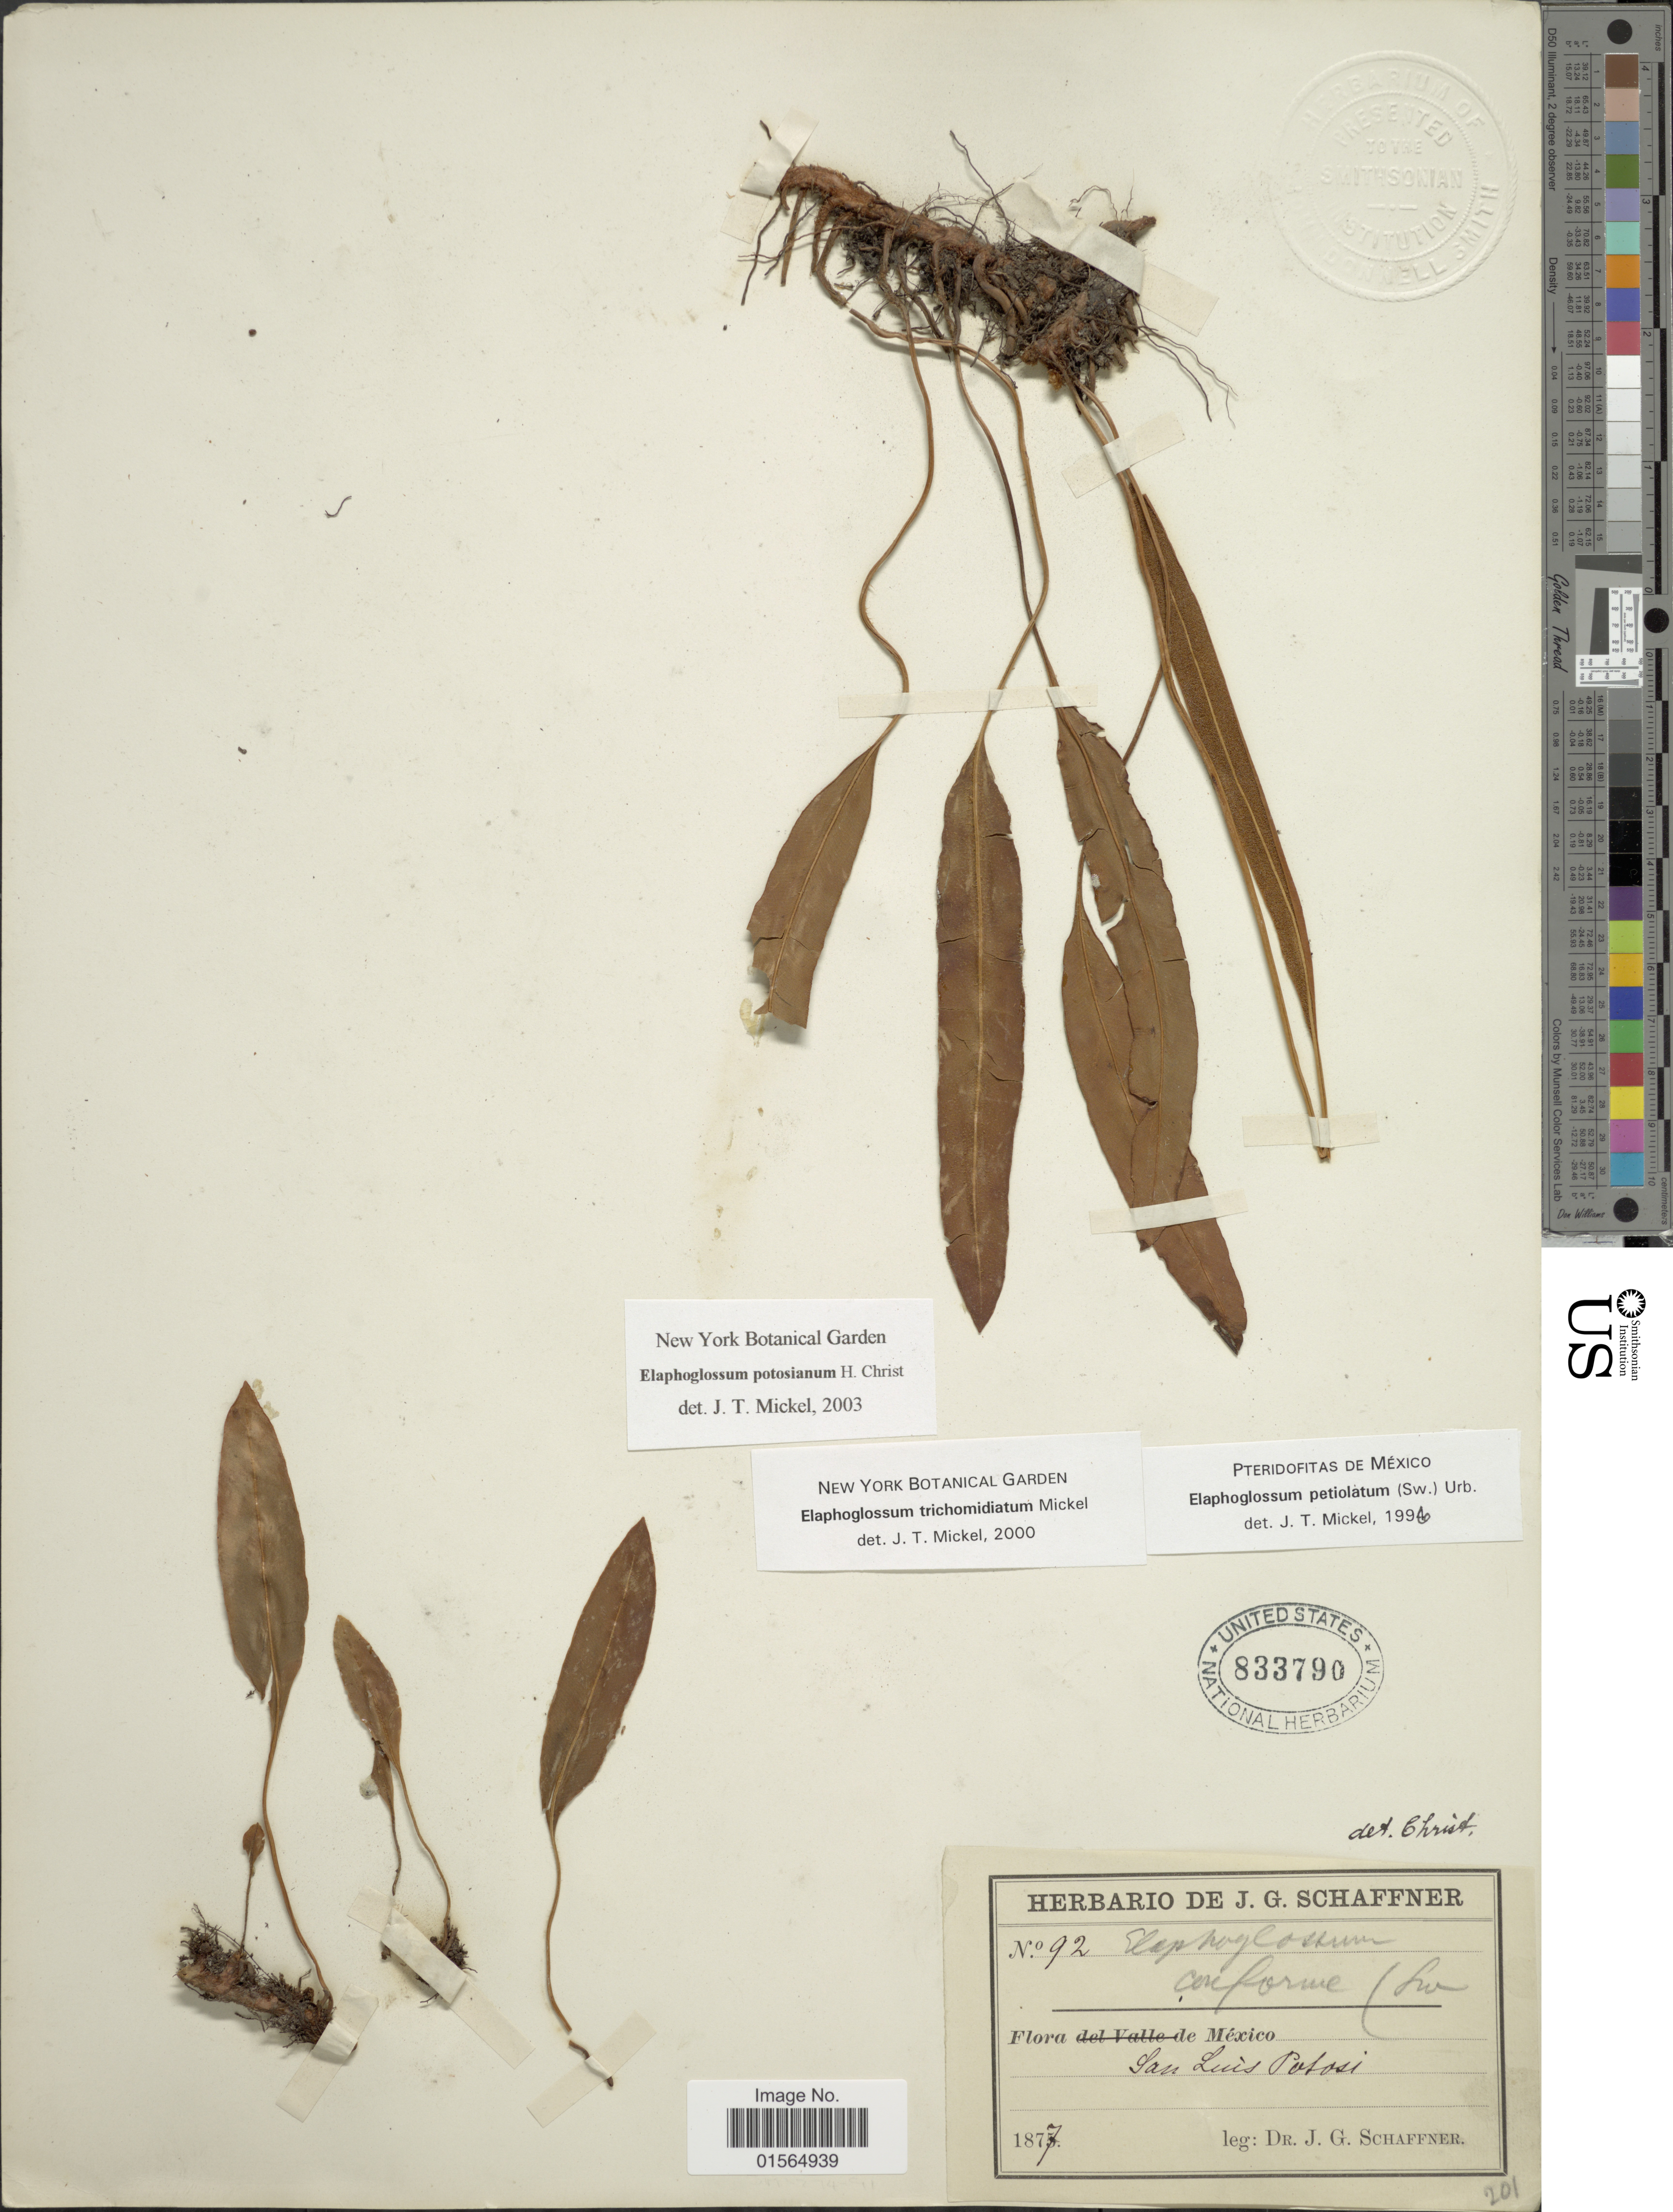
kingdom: Plantae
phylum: Tracheophyta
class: Polypodiopsida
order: Polypodiales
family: Dryopteridaceae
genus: Elaphoglossum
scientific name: Elaphoglossum potosianum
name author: Christ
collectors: J. G. Schaffner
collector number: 92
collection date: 1877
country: Mexico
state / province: San Luis Potosí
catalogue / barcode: US 833790